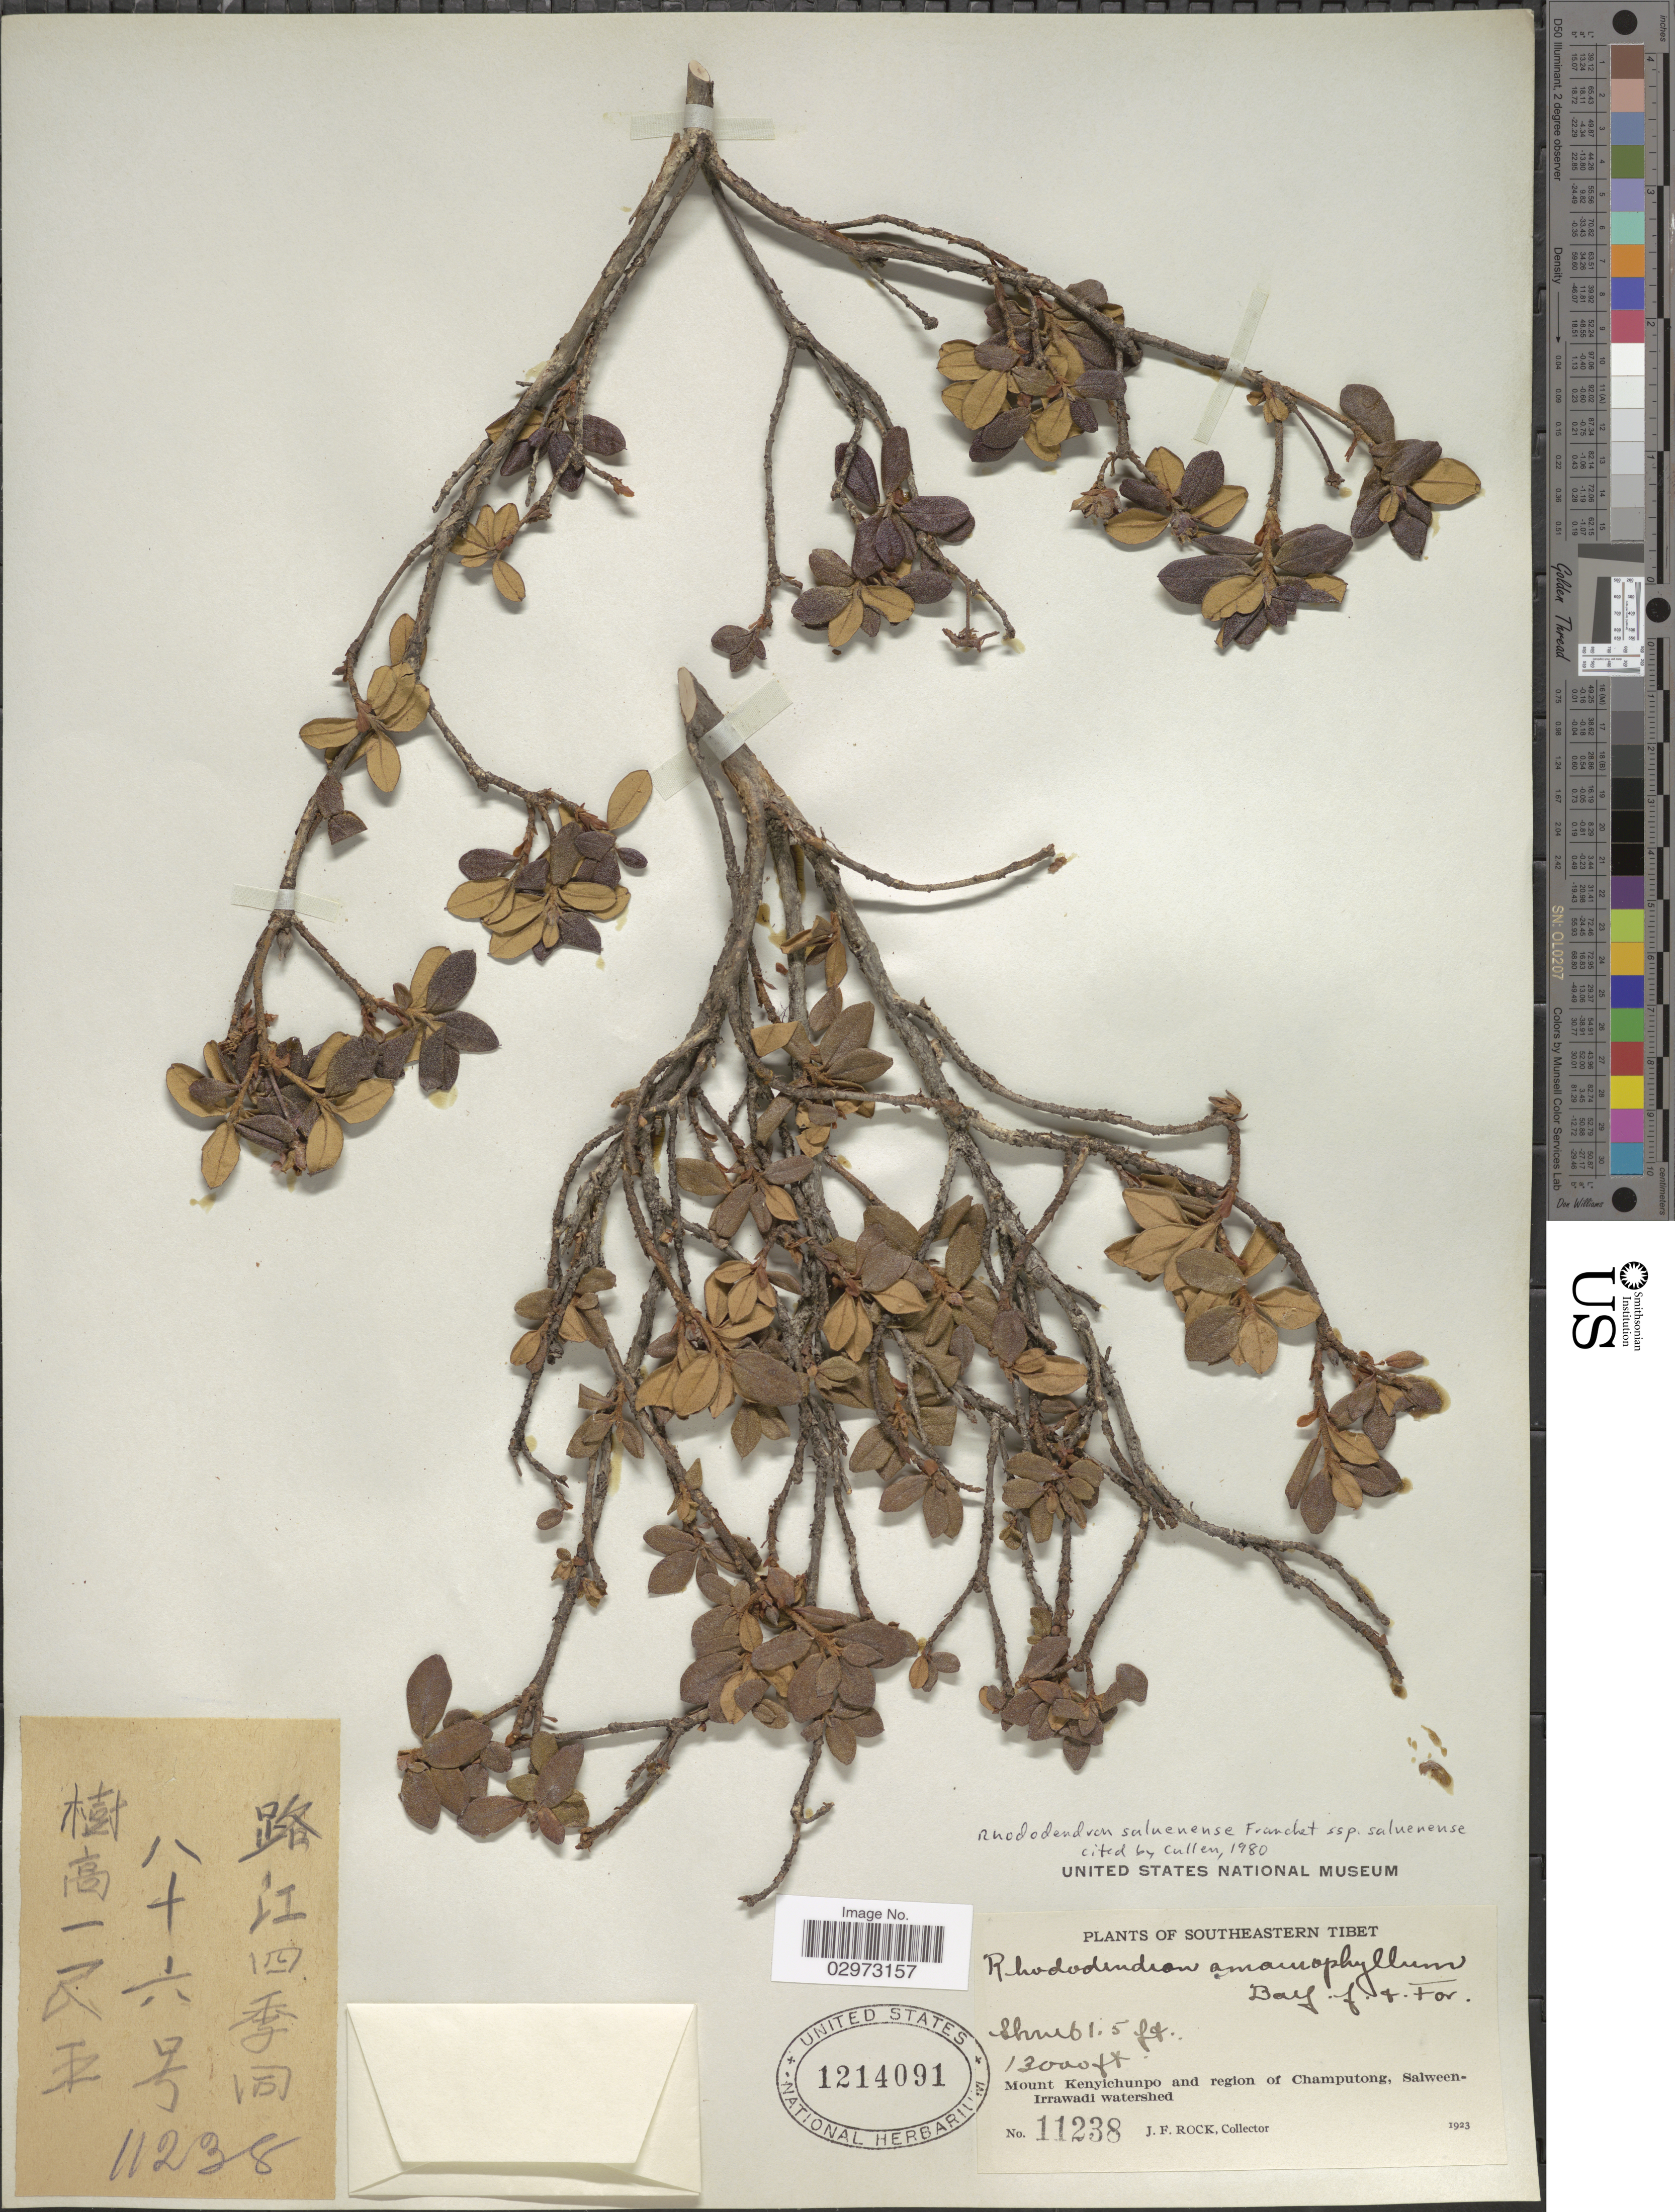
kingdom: Plantae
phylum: Tracheophyta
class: Magnoliopsida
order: Ericales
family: Ericaceae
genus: Rhododendron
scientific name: Rhododendron saluenense subsp. saluenense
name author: Franch.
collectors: J. Rock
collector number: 11238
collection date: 1923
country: China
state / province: Xizang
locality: Southeastern Tibet. Mount Kenyichunpo and region of Champutong, Salween-Irrawadi watershed.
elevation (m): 3962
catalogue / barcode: US 1214091